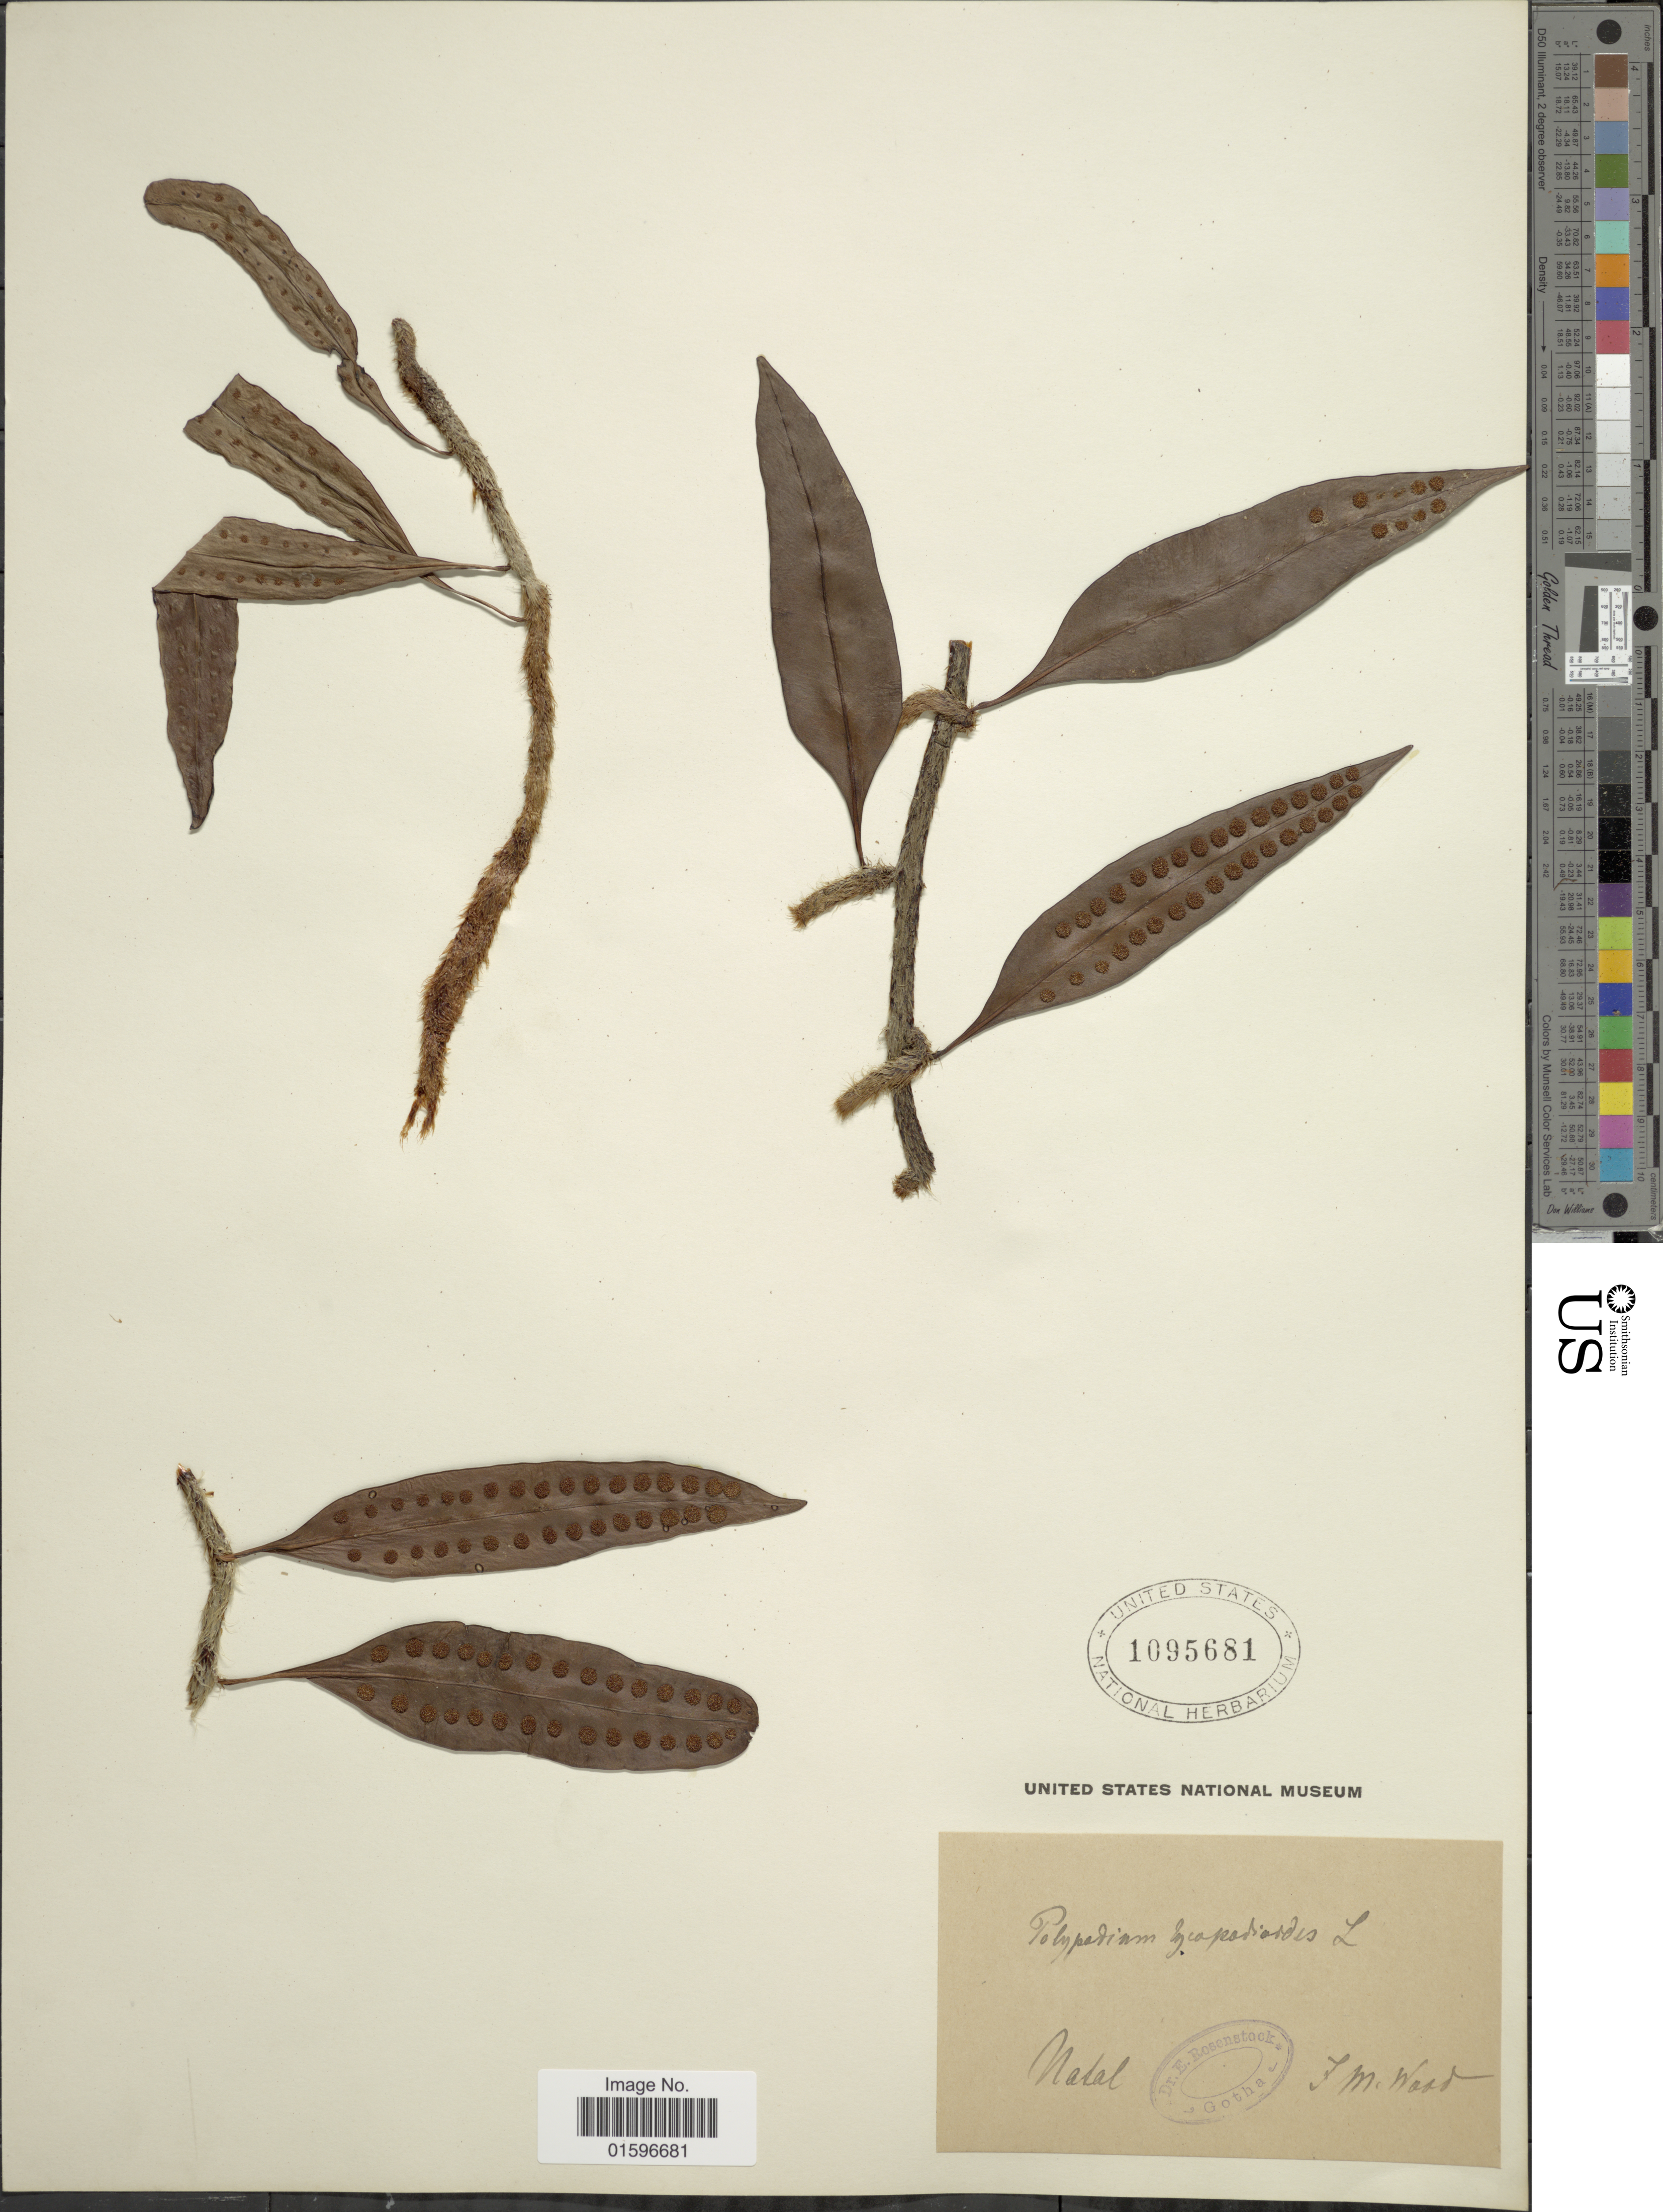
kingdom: Plantae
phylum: Tracheophyta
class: Polypodiopsida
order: Polypodiales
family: Polypodiaceae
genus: Polypodium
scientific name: Polypodium lycopodioides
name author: L.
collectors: J. M. Wood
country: South Africa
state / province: KwaZulu-Natal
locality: Natal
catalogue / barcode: US 1095681